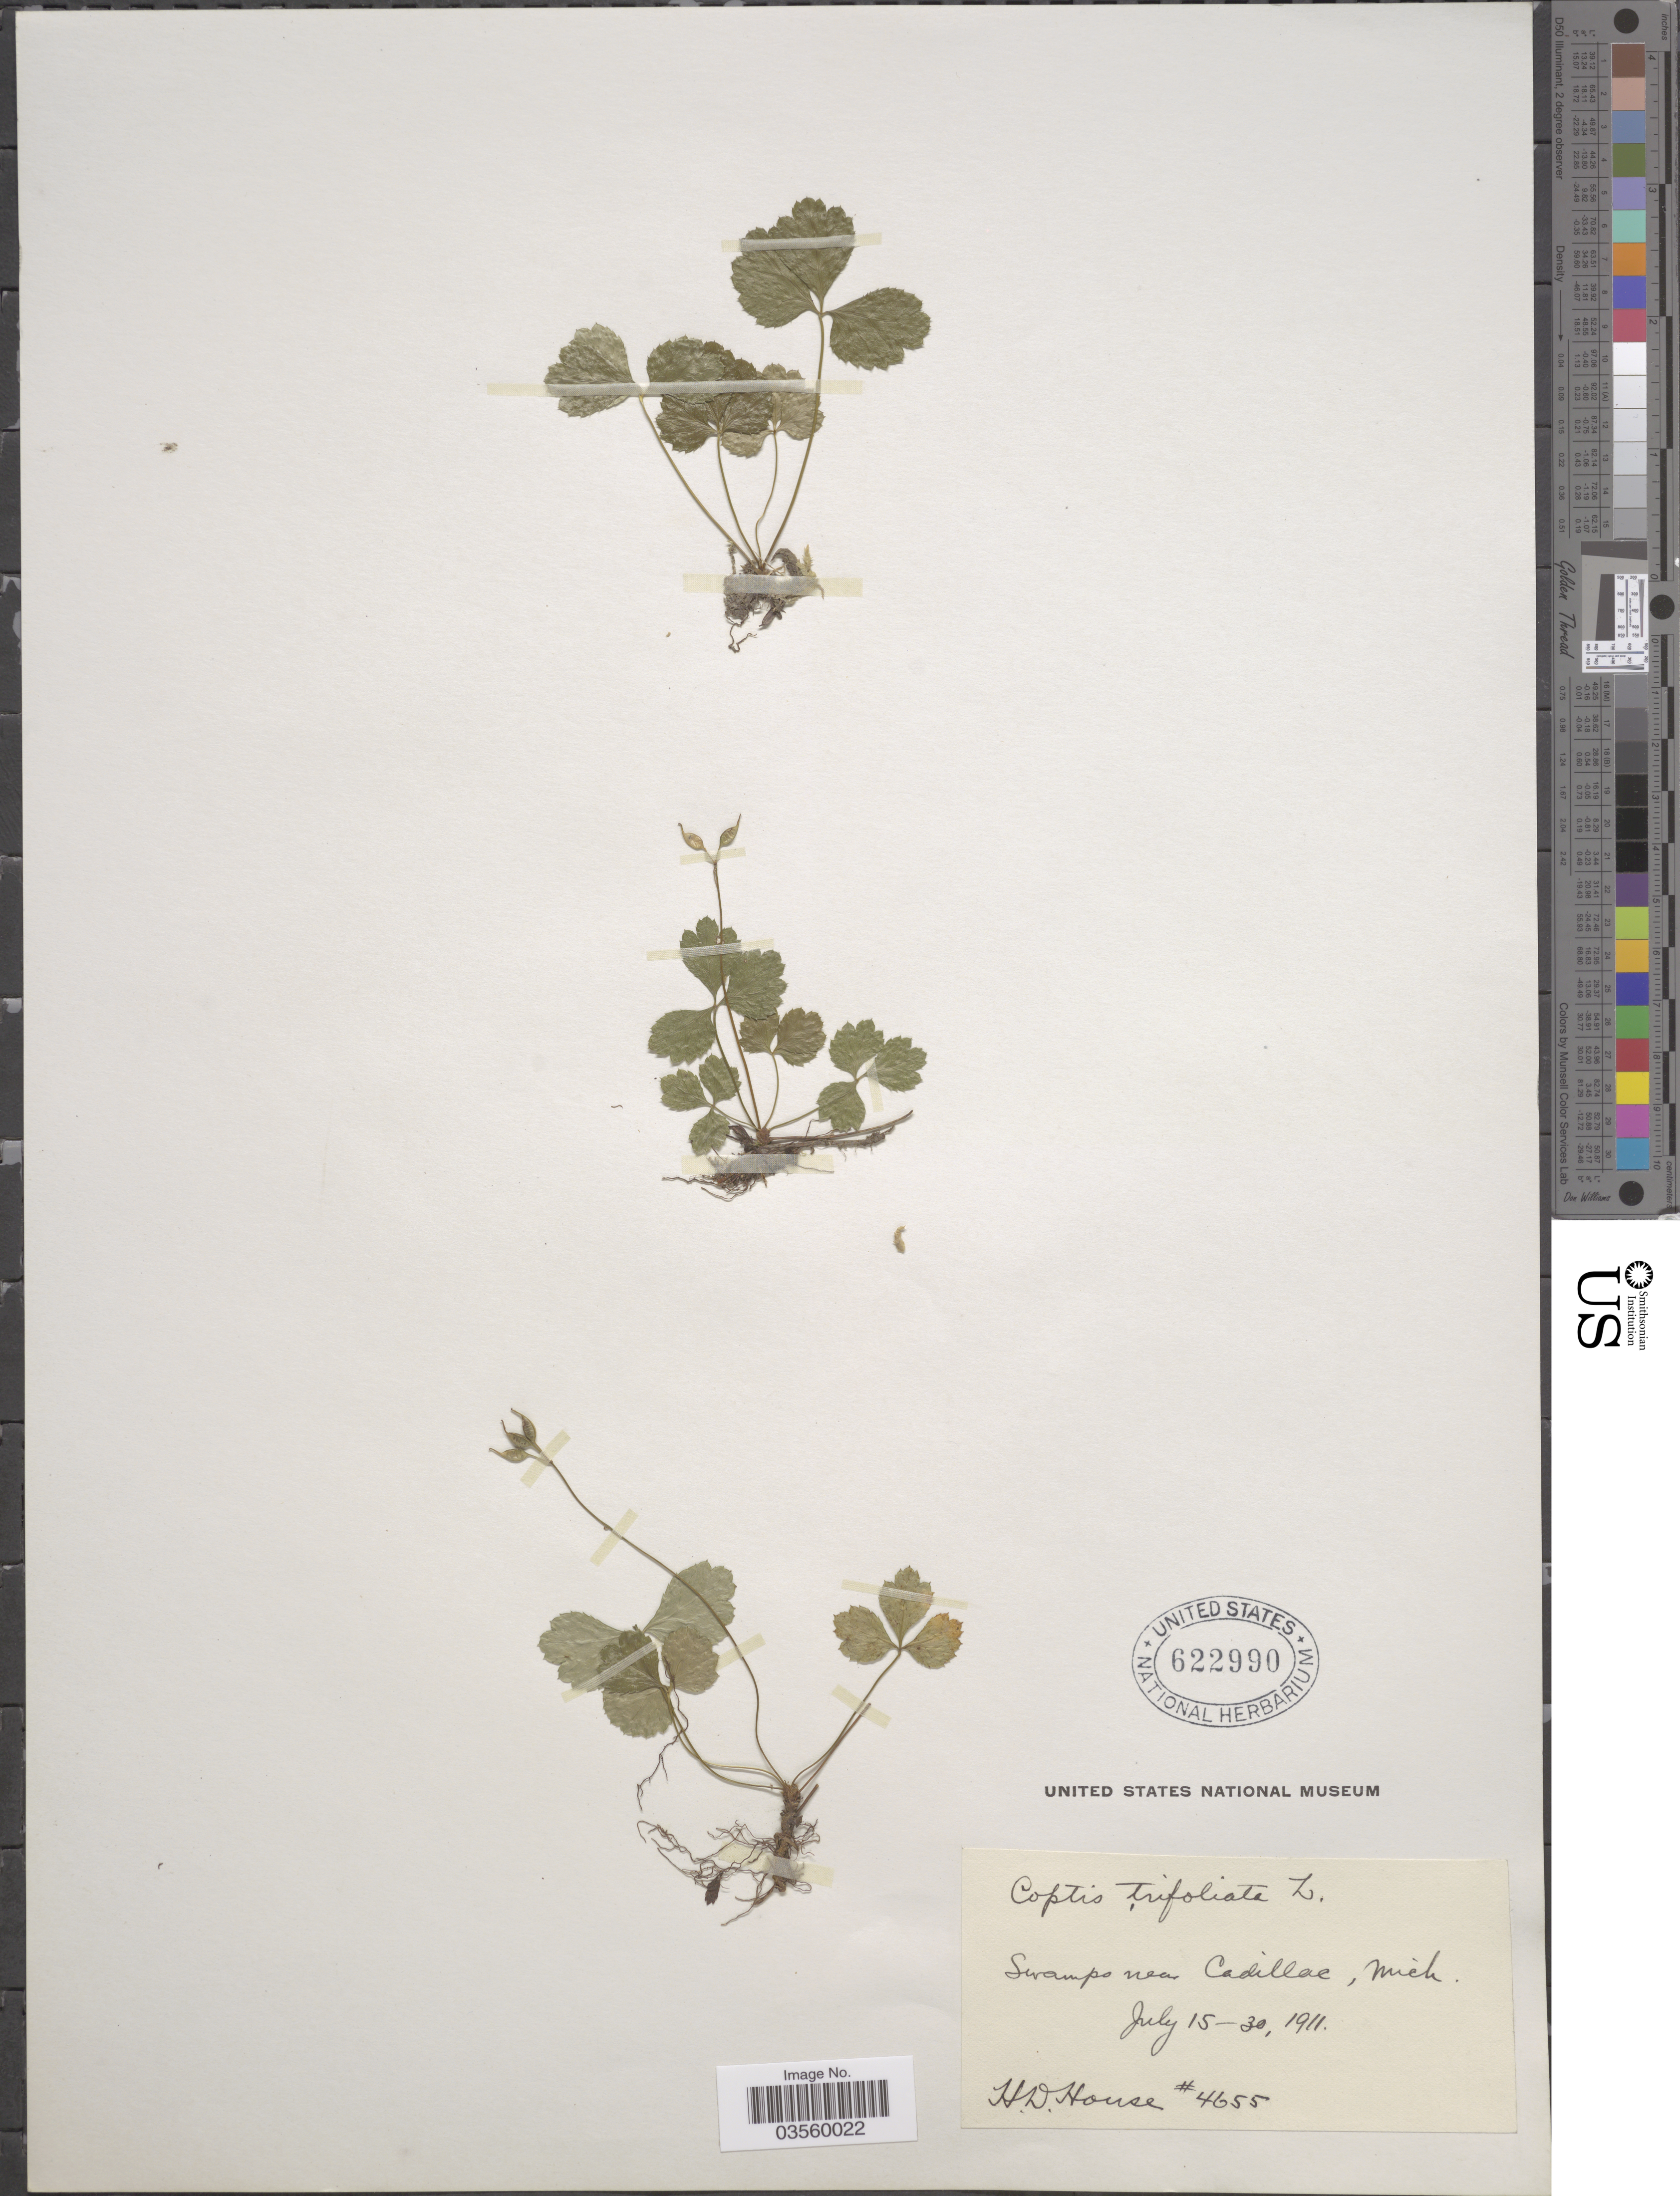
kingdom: Plantae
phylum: Tracheophyta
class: Magnoliopsida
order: Ranunculales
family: Ranunculaceae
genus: Coptis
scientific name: Coptis trifolia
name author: (L.) Salisb.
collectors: H. D. House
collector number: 4655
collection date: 1911-07-15/1911-07-30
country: United States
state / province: Michigan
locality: Swamps near Cadillac.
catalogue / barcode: US 622990